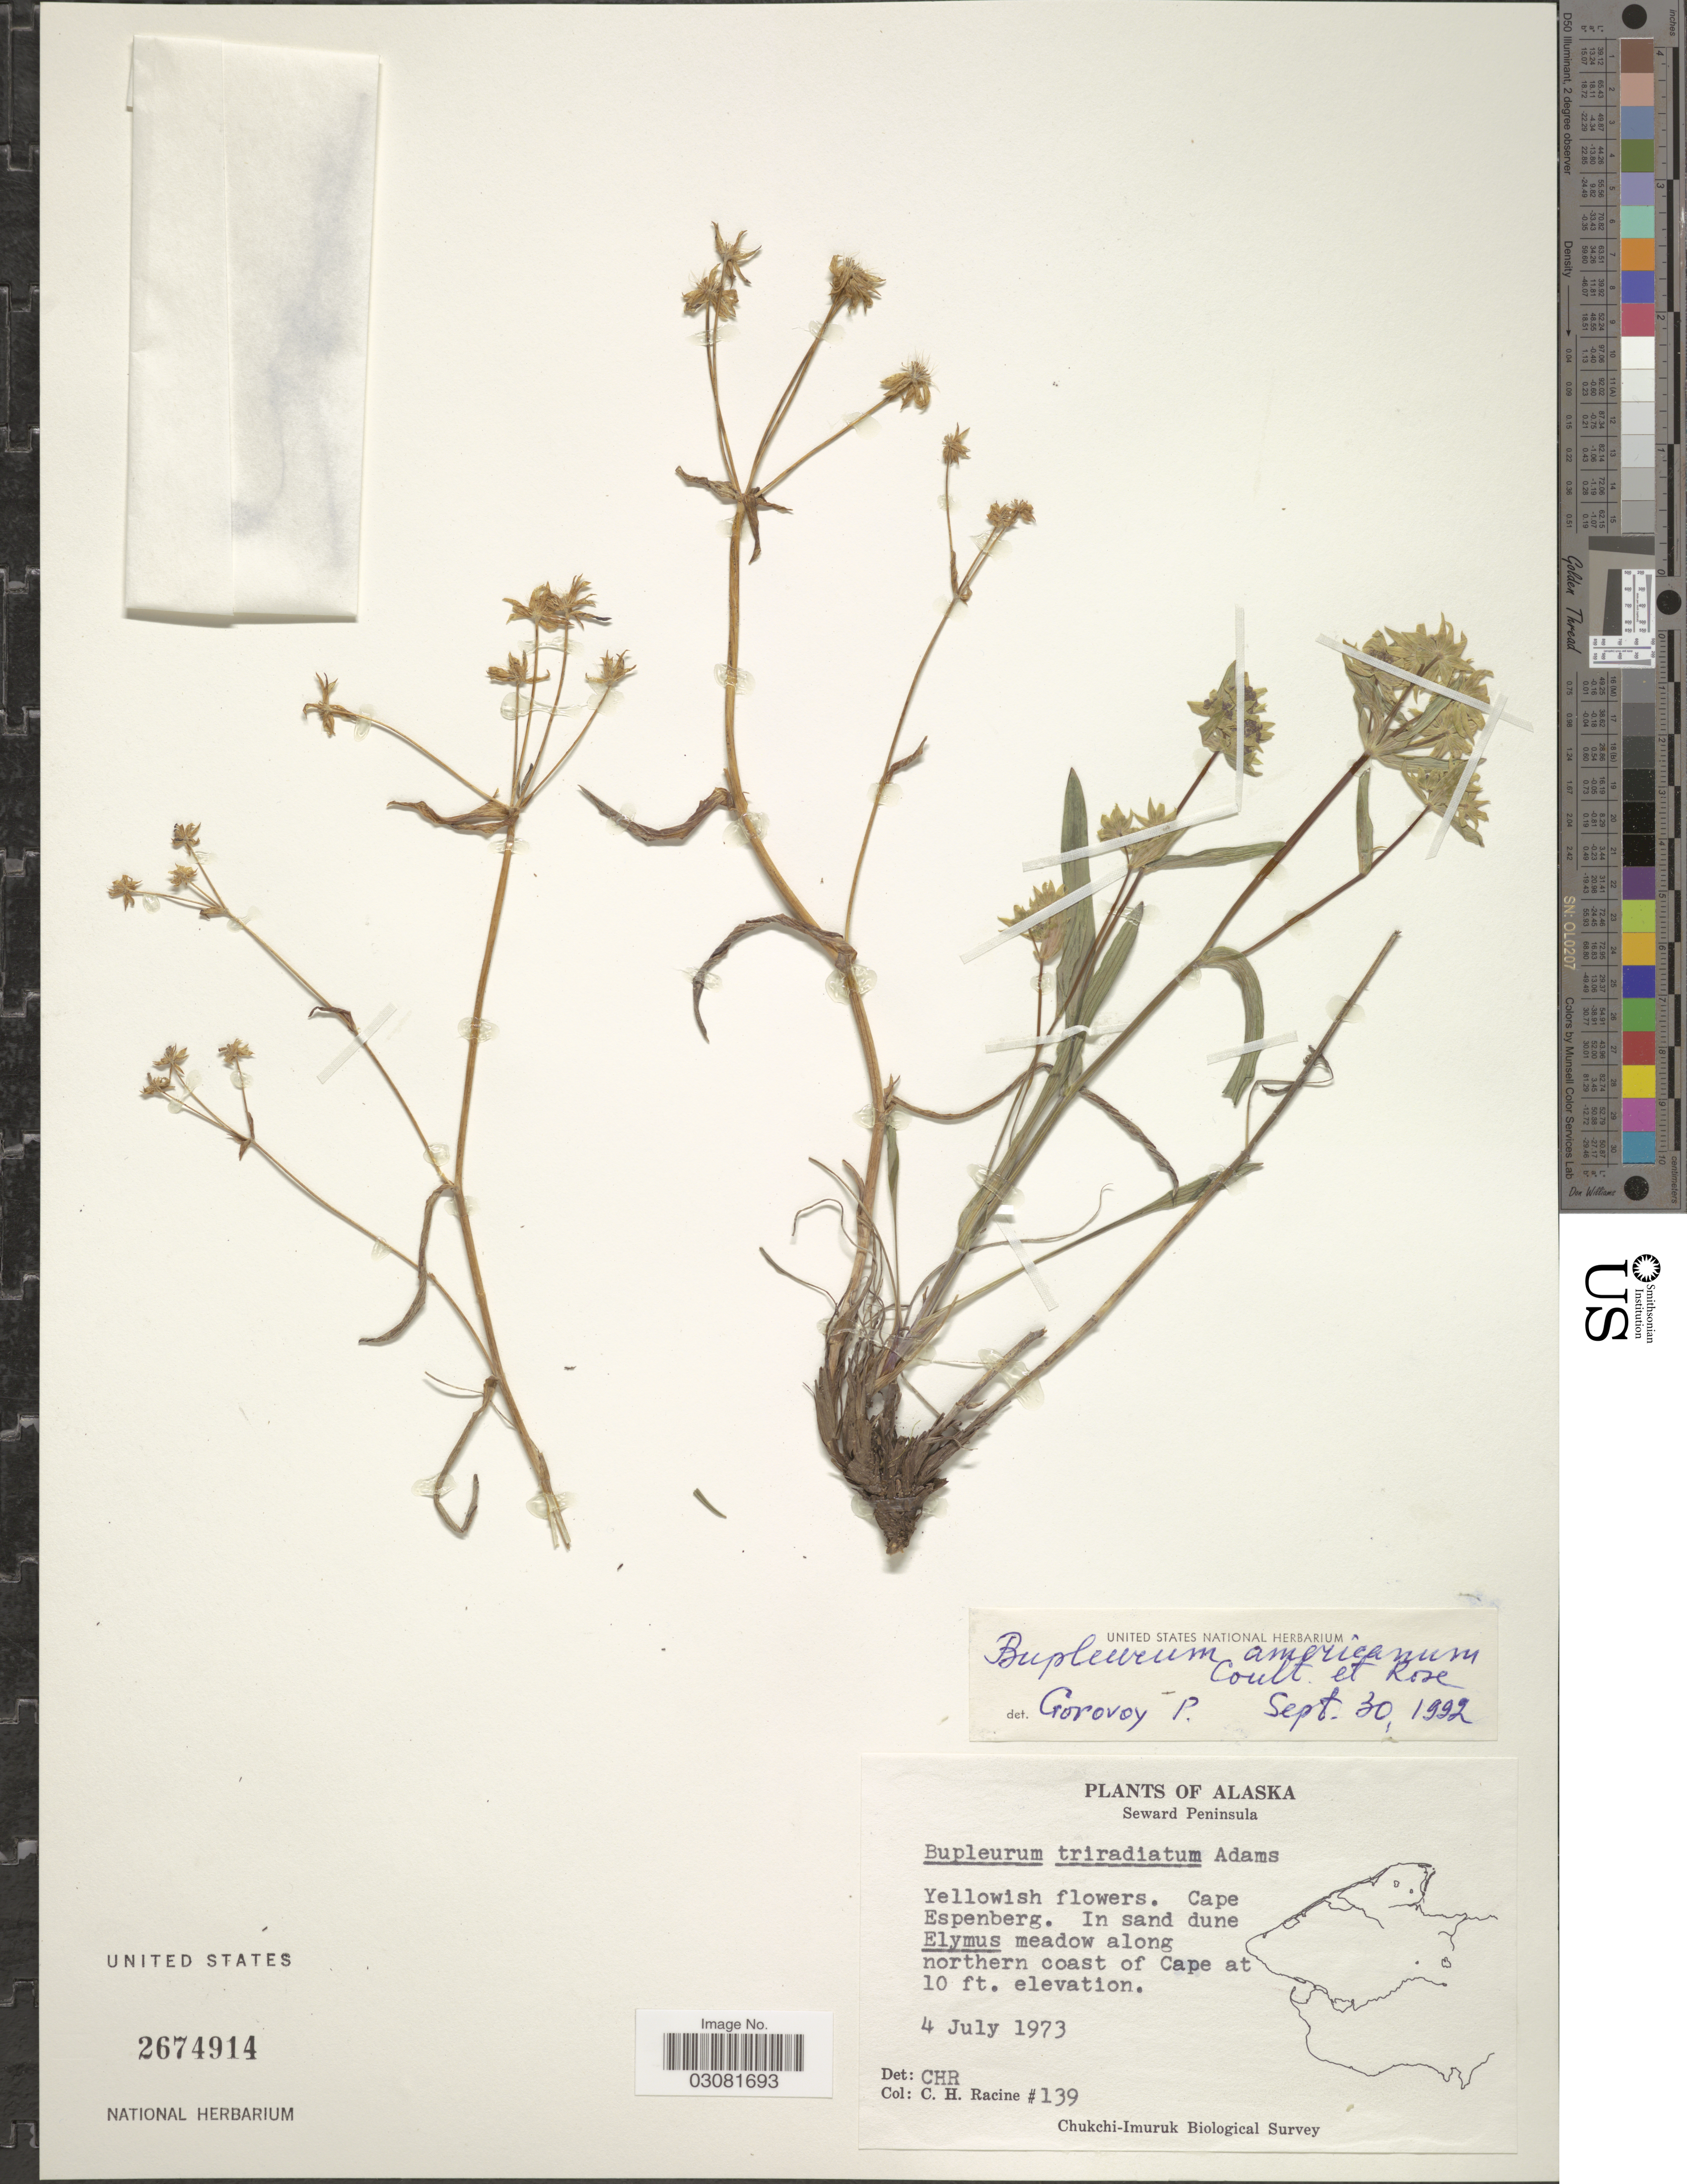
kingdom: Plantae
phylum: Tracheophyta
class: Magnoliopsida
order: Apiales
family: Apiaceae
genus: Bupleurum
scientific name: Bupleurum triradiatum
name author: Hoffm. ex Adams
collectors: C. Racine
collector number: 139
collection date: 1973-07-04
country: United States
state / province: Alaska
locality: Seward Peninsula, Cape Espenburg. In sand dune Elymus meadow along northern coast of Cape.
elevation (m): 3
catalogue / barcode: US 2674914